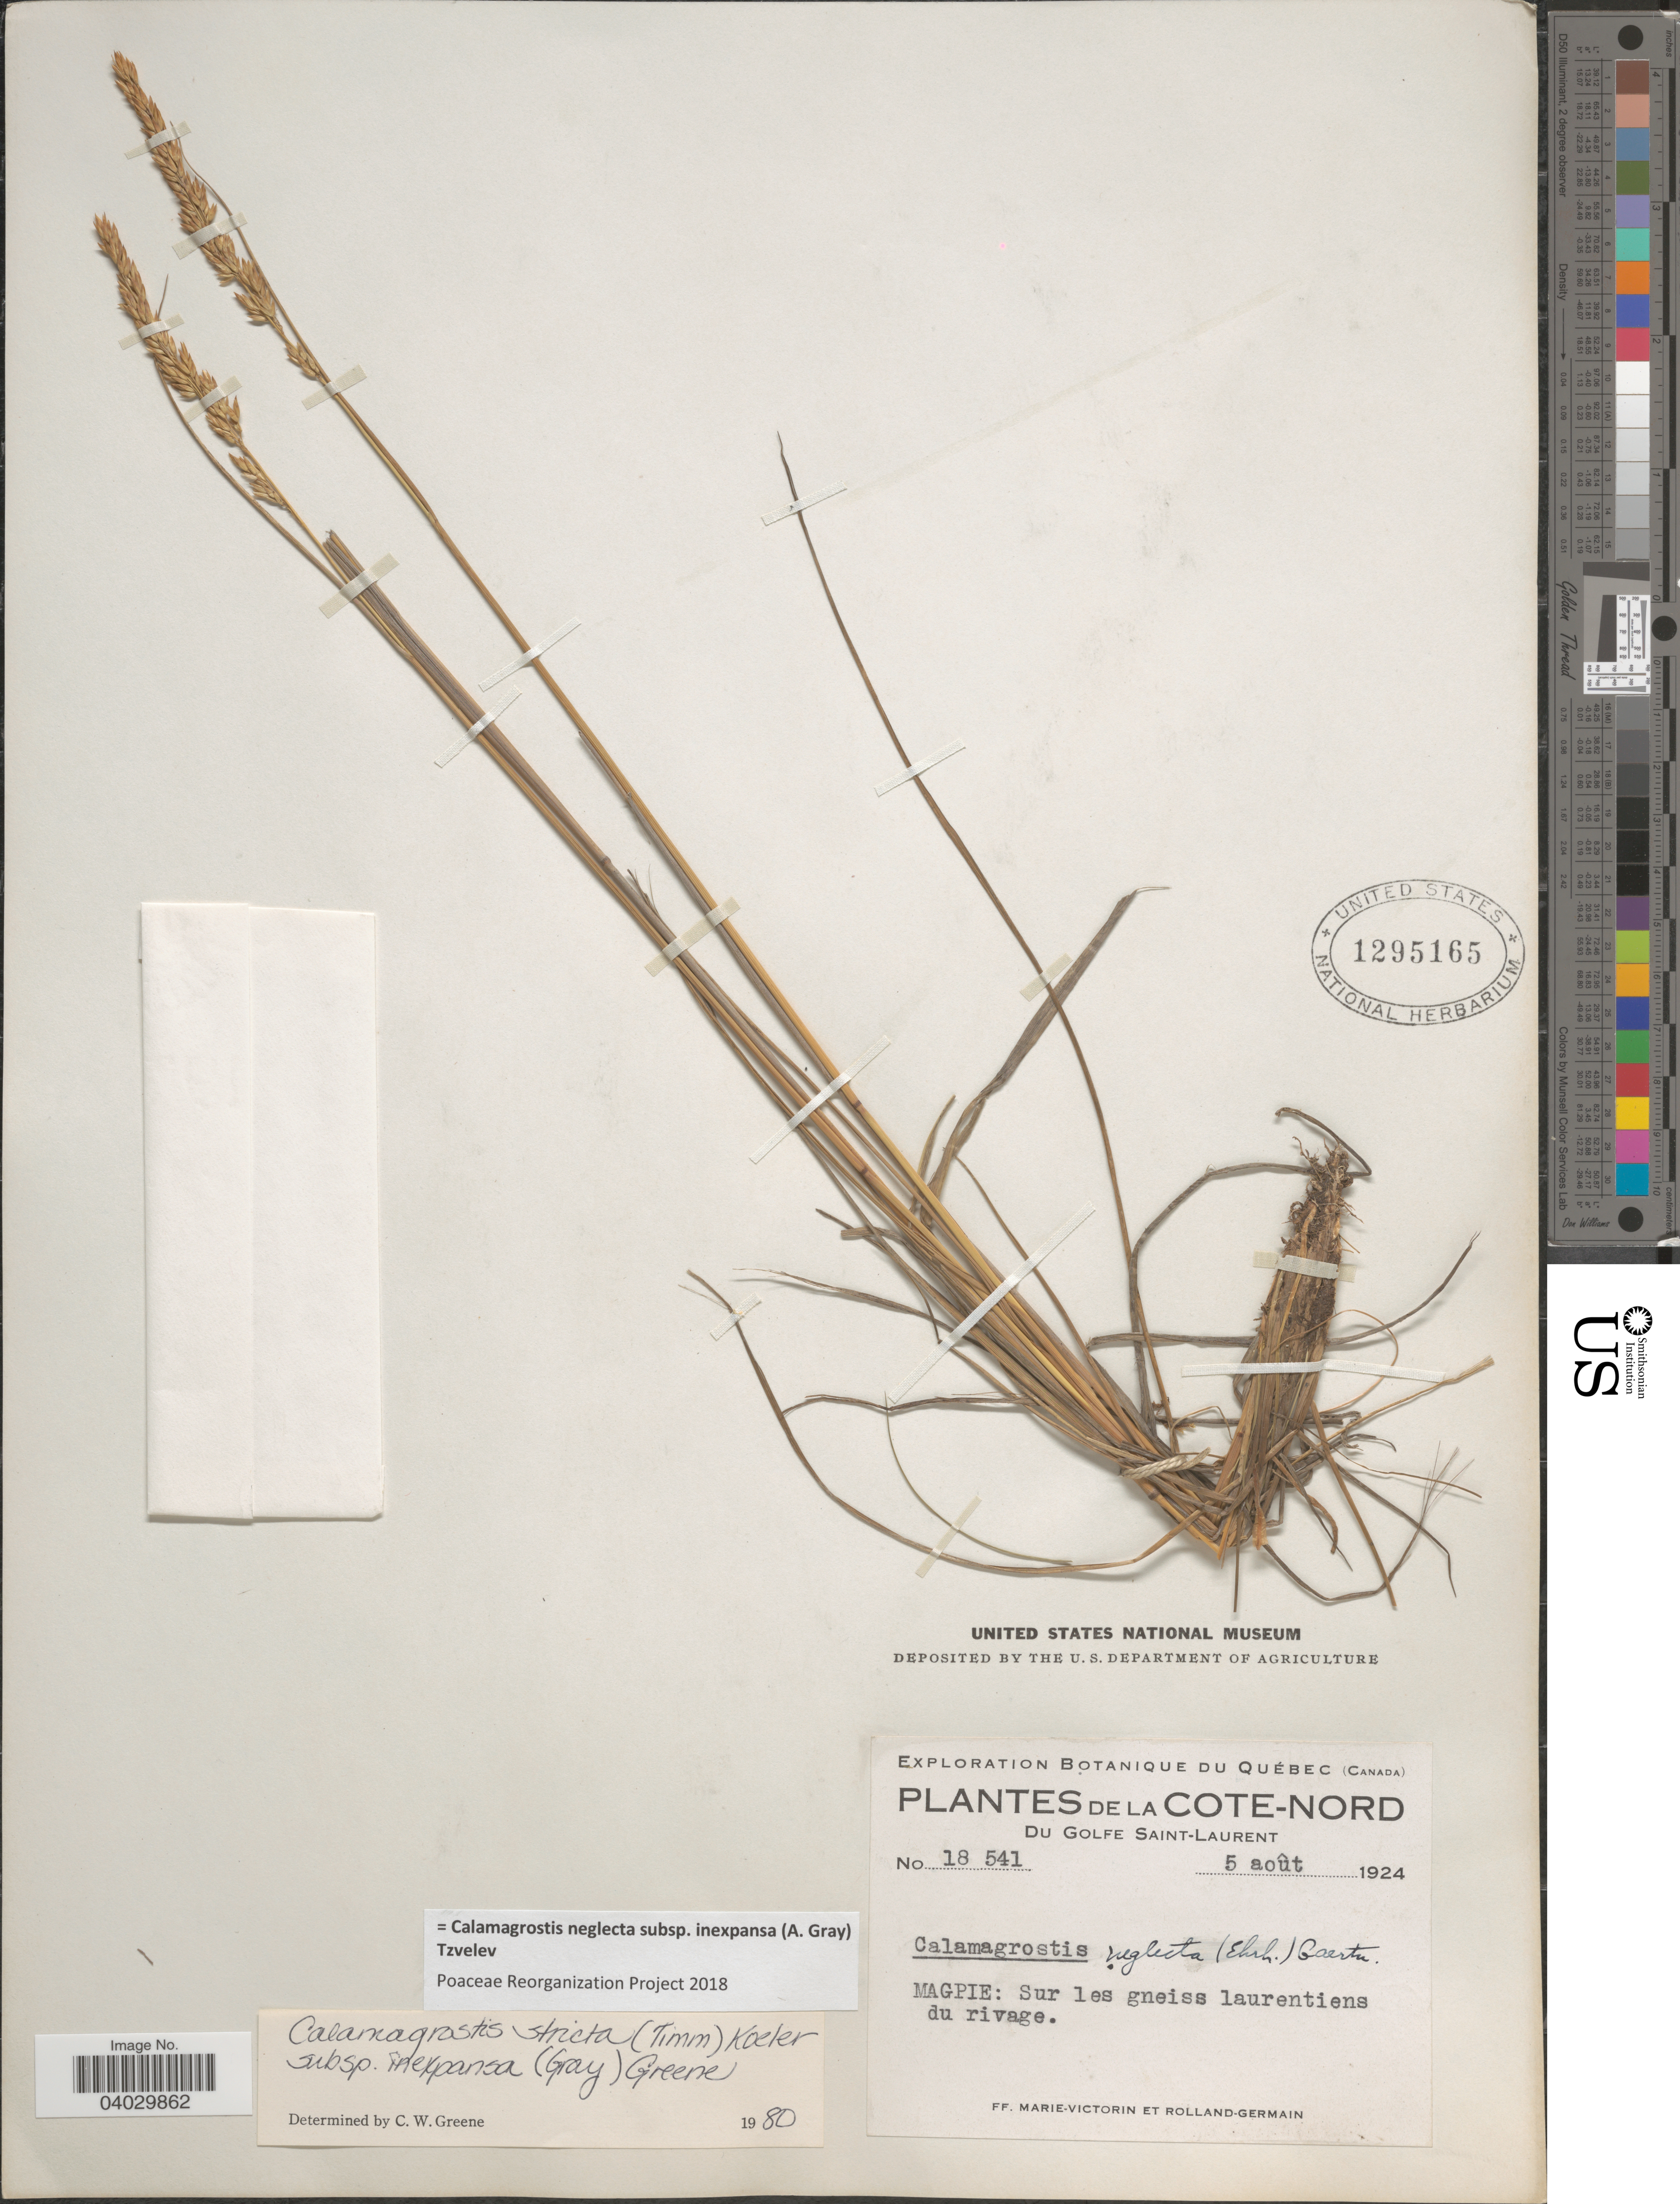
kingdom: Plantae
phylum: Tracheophyta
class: Liliopsida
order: Poales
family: Poaceae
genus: Calamagrostis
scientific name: Calamagrostis neglecta subsp. inexpansa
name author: (A. Gray) Tzvelev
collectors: F. Marie-Victorin & Rolland-Germain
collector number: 18541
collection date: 1924-08-05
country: Canada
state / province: Quebec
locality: La Cote-Nord. Du Golfe Saint-Laurent. Magpie: Sur les gneiss laurentiens du rivage.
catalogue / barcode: US 1295165